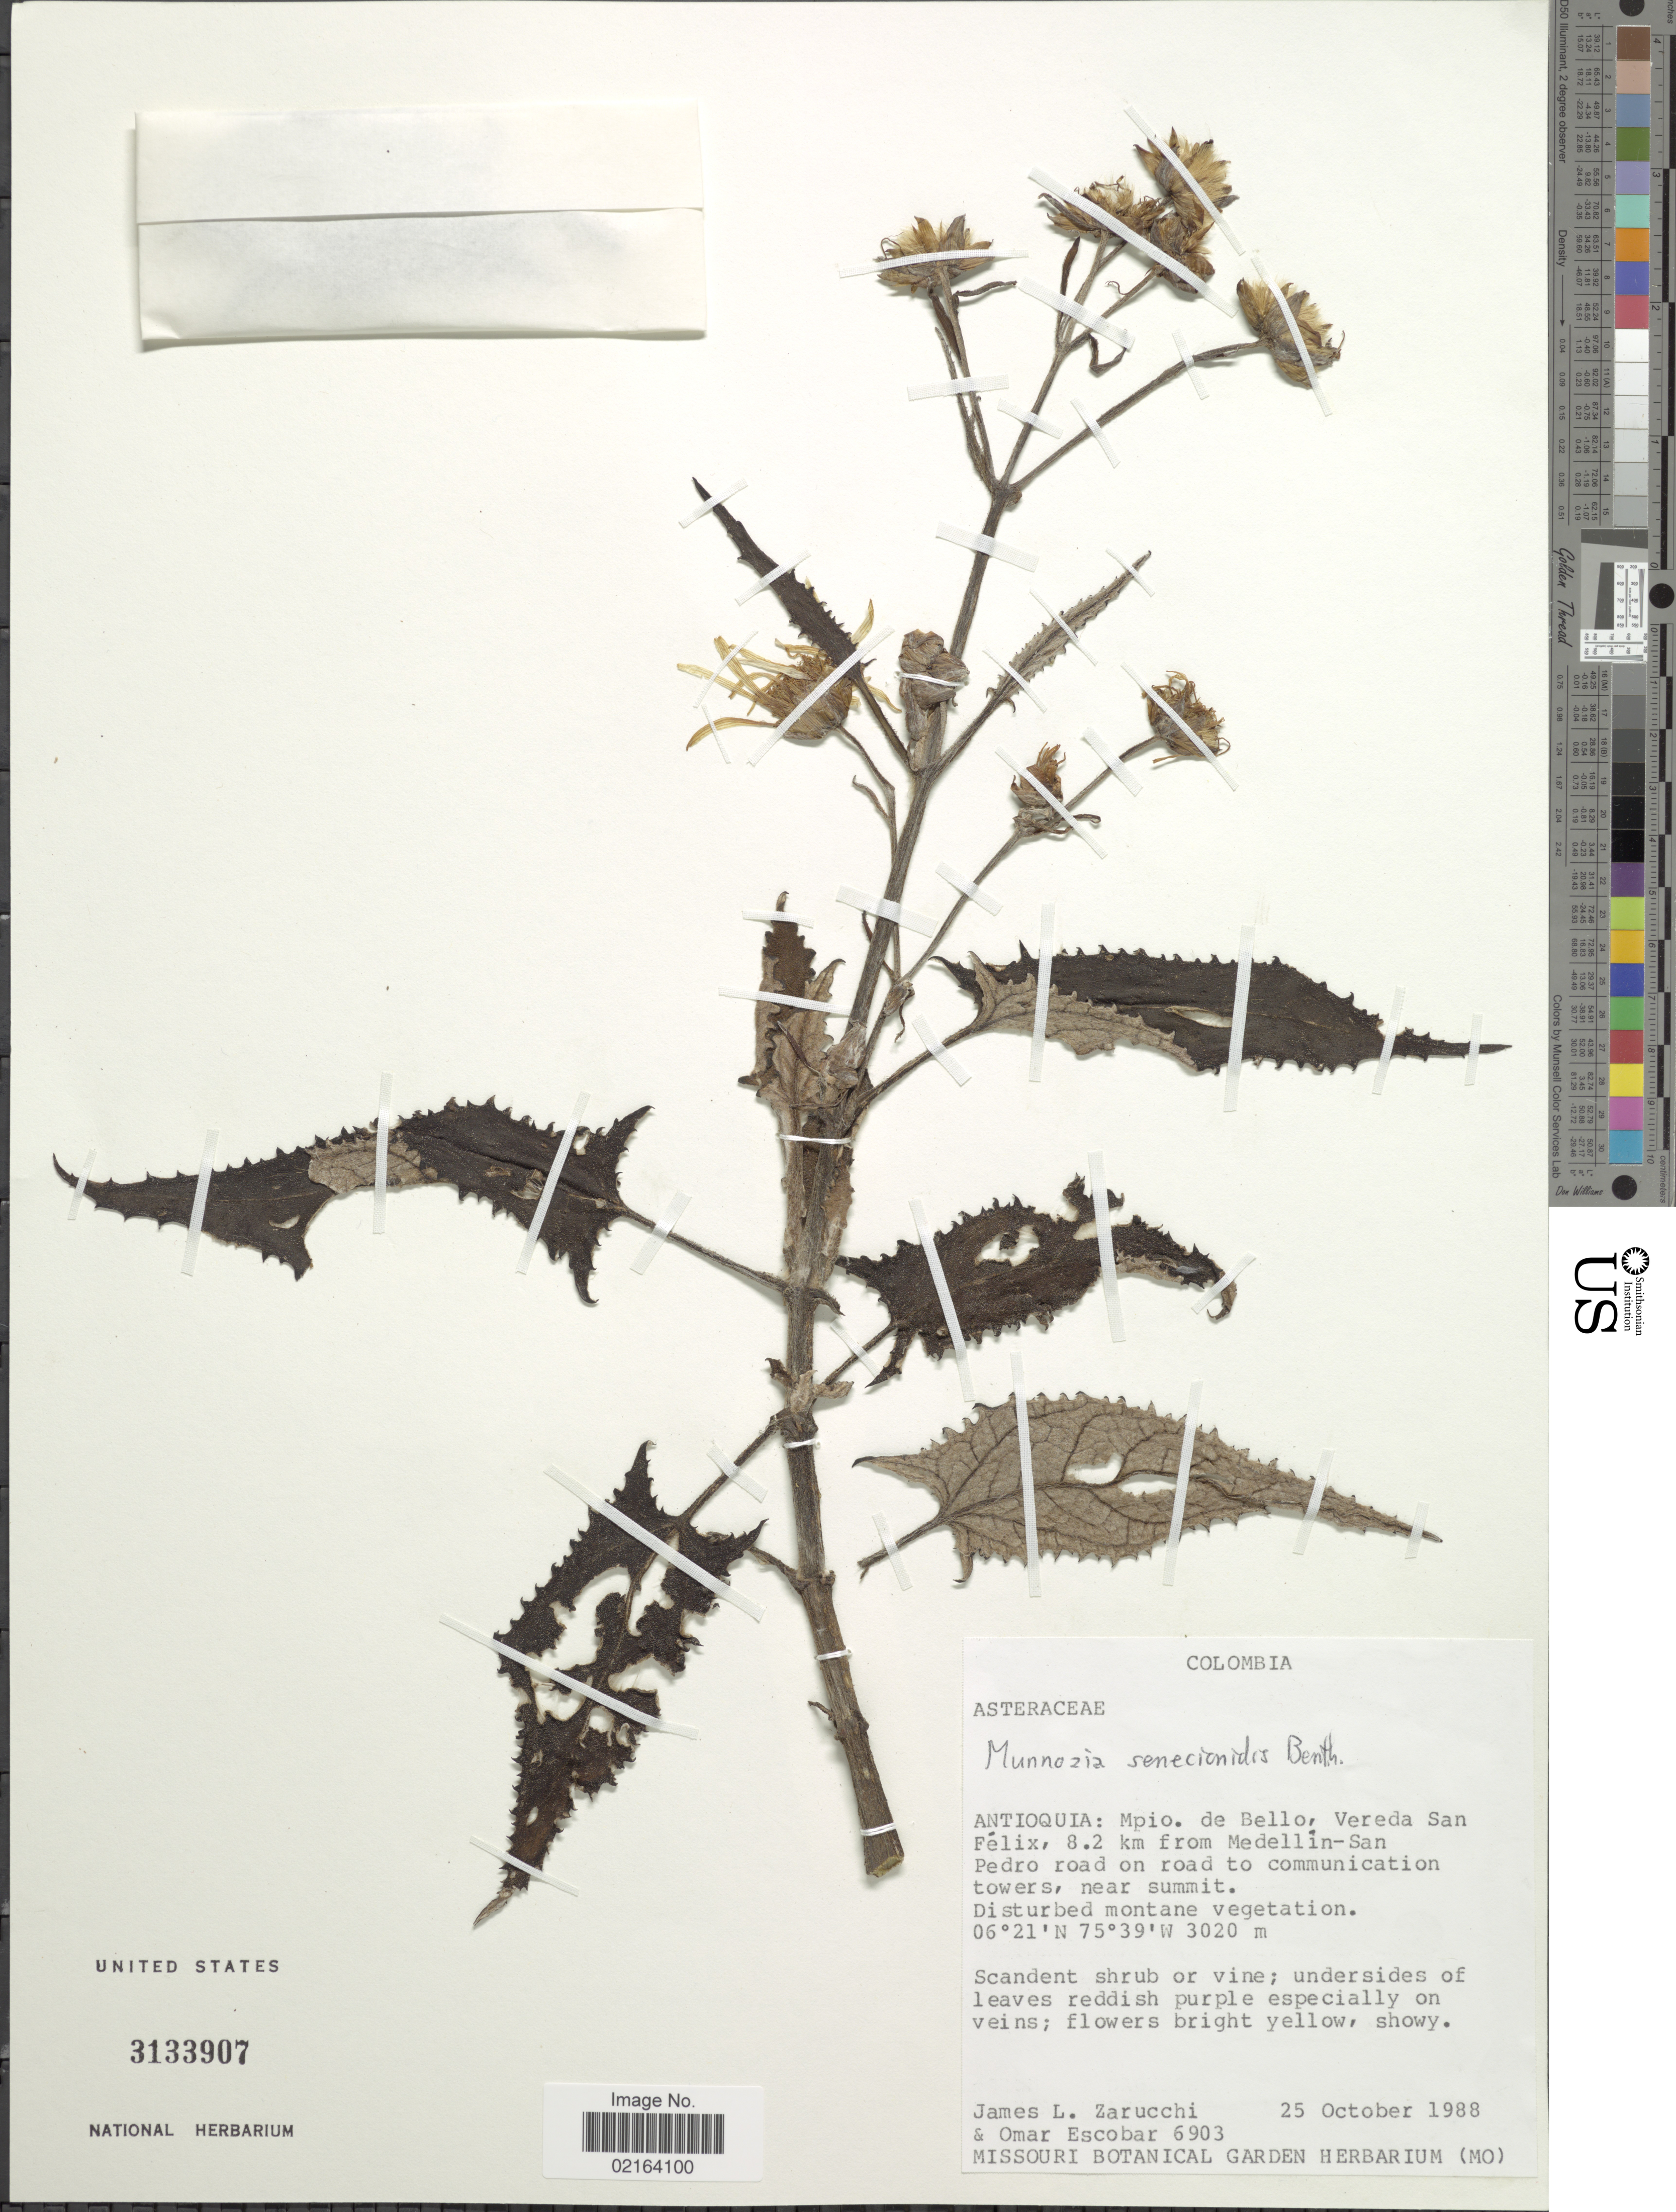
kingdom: Plantae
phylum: Tracheophyta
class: Magnoliopsida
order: Asterales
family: Asteraceae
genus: Munnozia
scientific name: Munnozia senecionidis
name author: Benth.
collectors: J. L. Zarucchi & O. D. Escobar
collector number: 6903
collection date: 1988-10-25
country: Colombia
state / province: Antioquia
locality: Mpio. de Bello, Vereda San Felix, 8.2 km from Medellin-San Pedro road on road to communication towers, near summit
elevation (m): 3020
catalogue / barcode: US 3133907